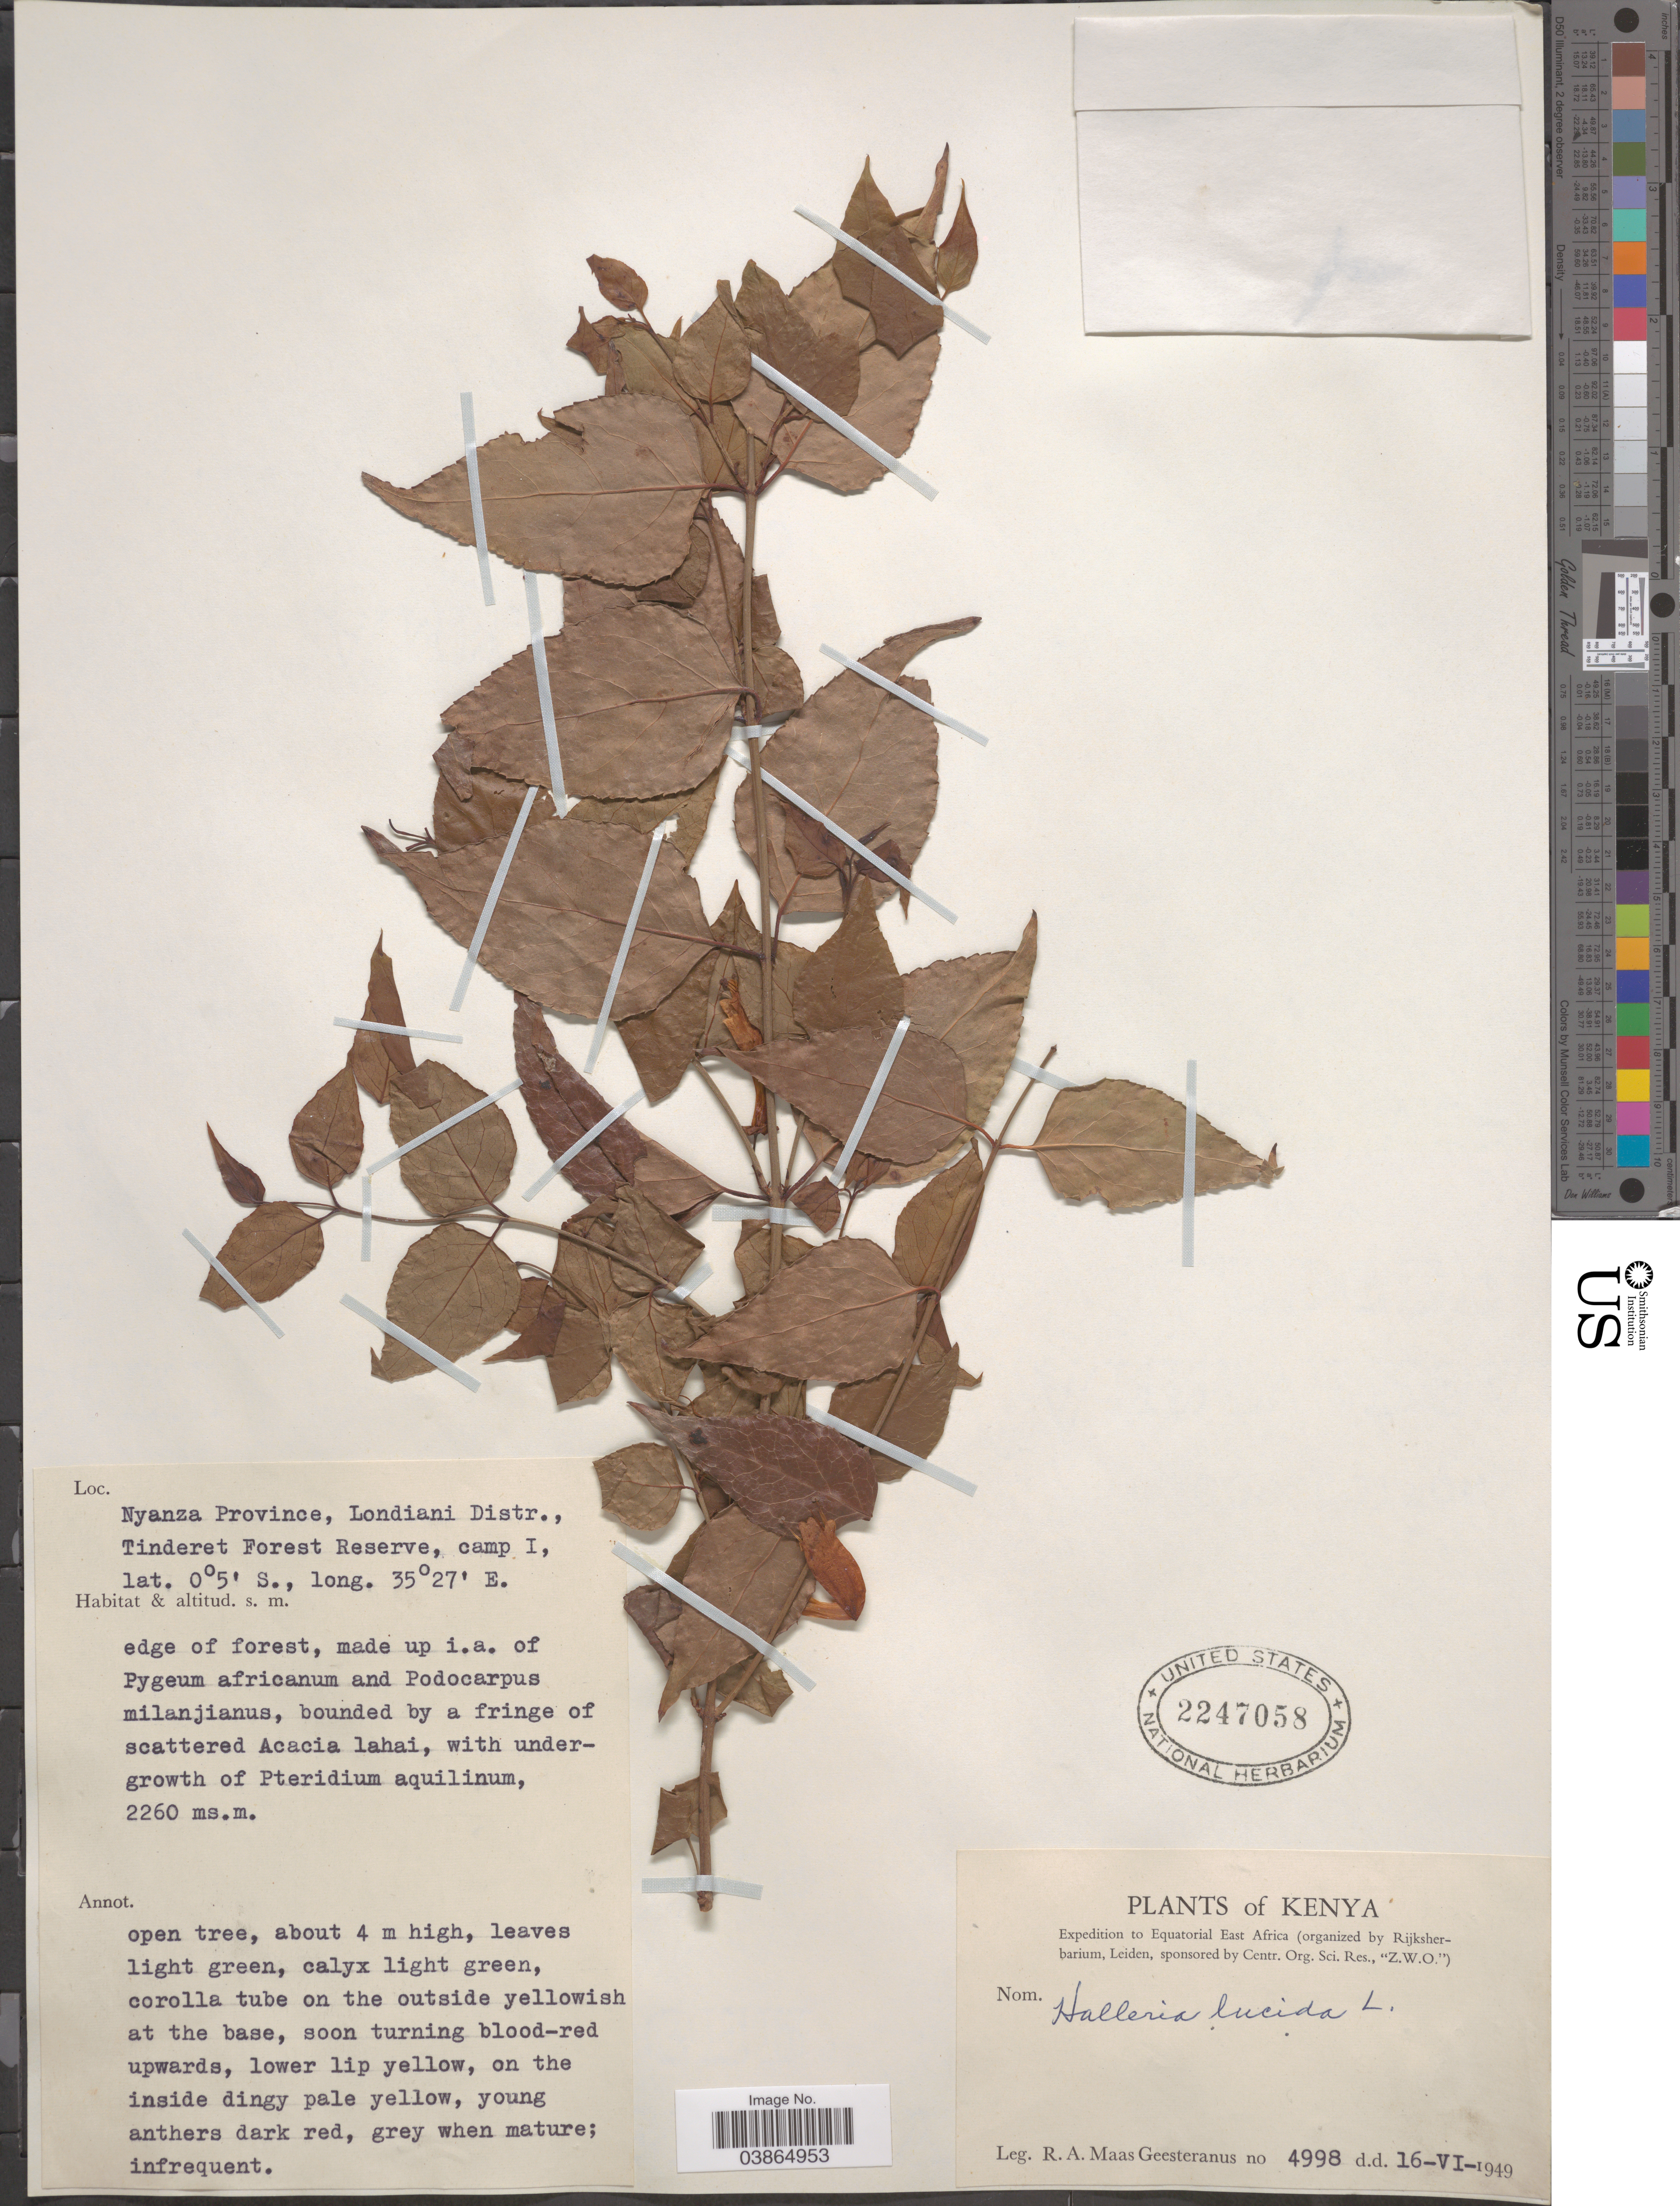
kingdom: Plantae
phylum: Tracheophyta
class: Magnoliopsida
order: Lamiales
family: Stilbaceae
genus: Halleria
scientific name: Halleria lucida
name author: L.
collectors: R. A. Maas Geesteranus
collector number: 4998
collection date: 1949-06-16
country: Kenya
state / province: Kericho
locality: Equatorial East Africa. Londiani Distr., Tinderet Forest Reserve, camp I.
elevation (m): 2260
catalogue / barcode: US 2247058